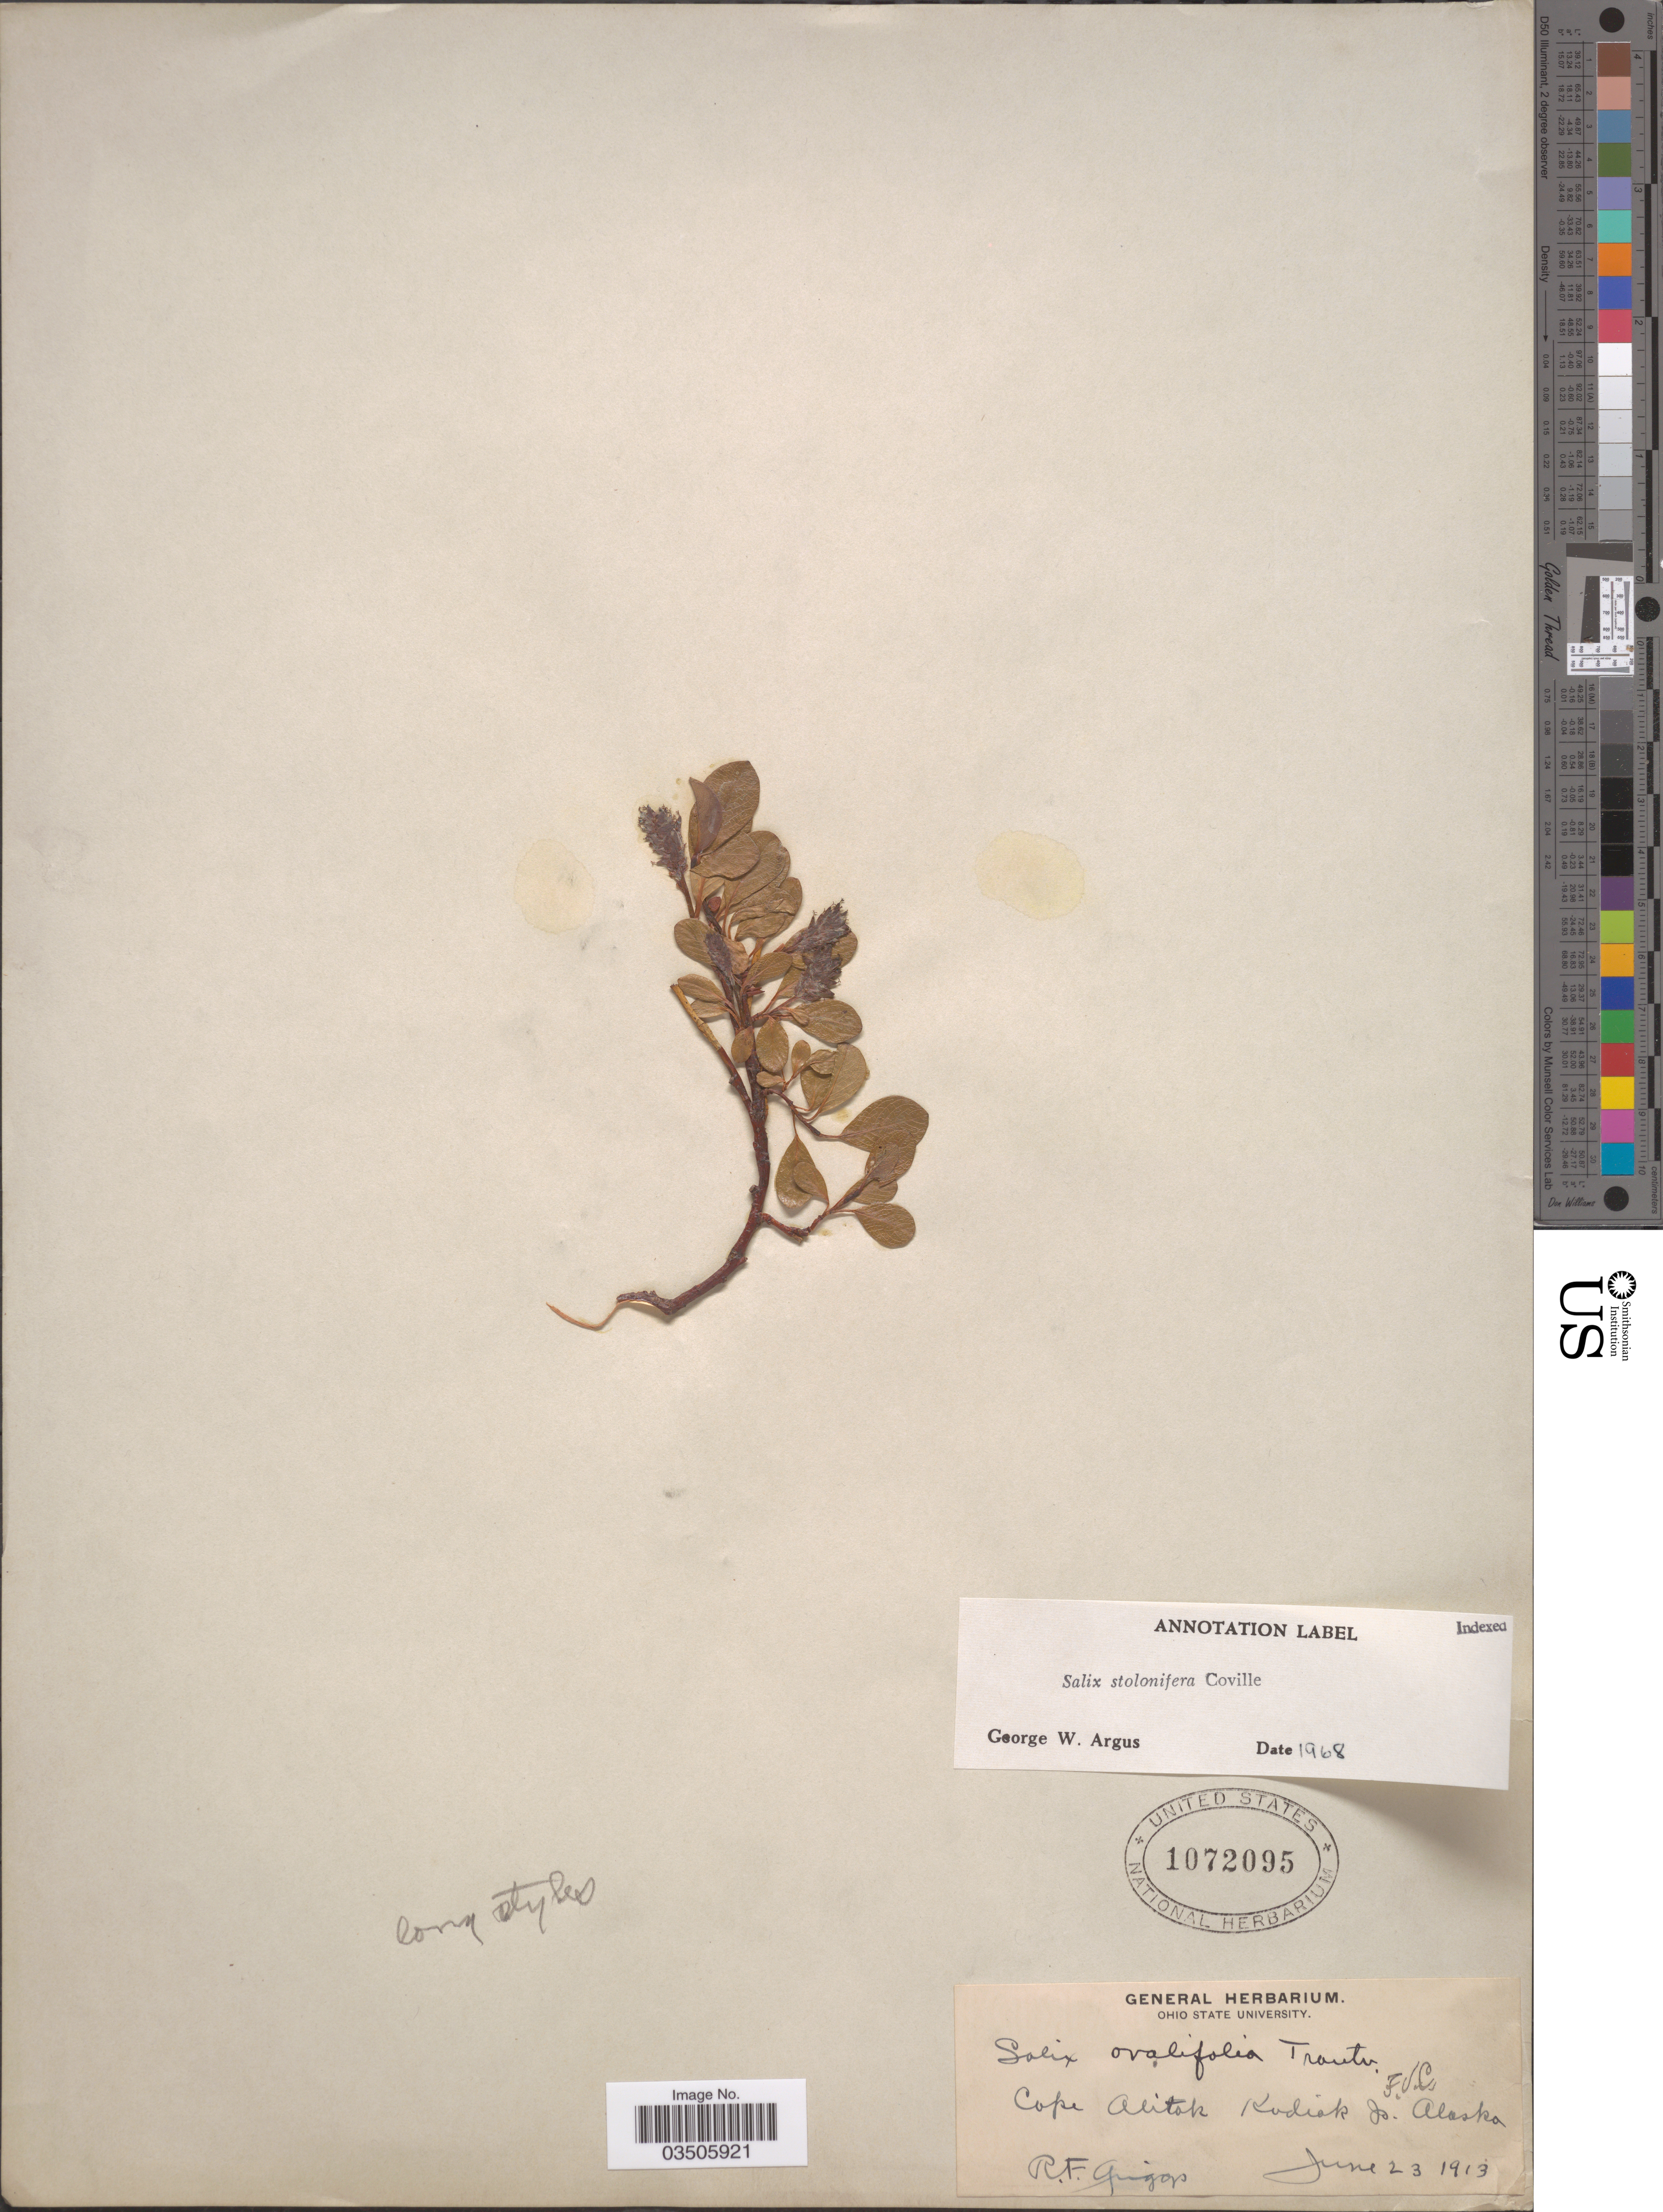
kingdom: Plantae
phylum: Tracheophyta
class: Magnoliopsida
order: Malpighiales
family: Salicaceae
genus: Salix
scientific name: Salix stolonifera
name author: Coville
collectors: R. F. Griggs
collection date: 1913-06-23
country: United States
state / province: Alaska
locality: Cape Alitak Kodiak Is.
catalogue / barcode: US 1072095